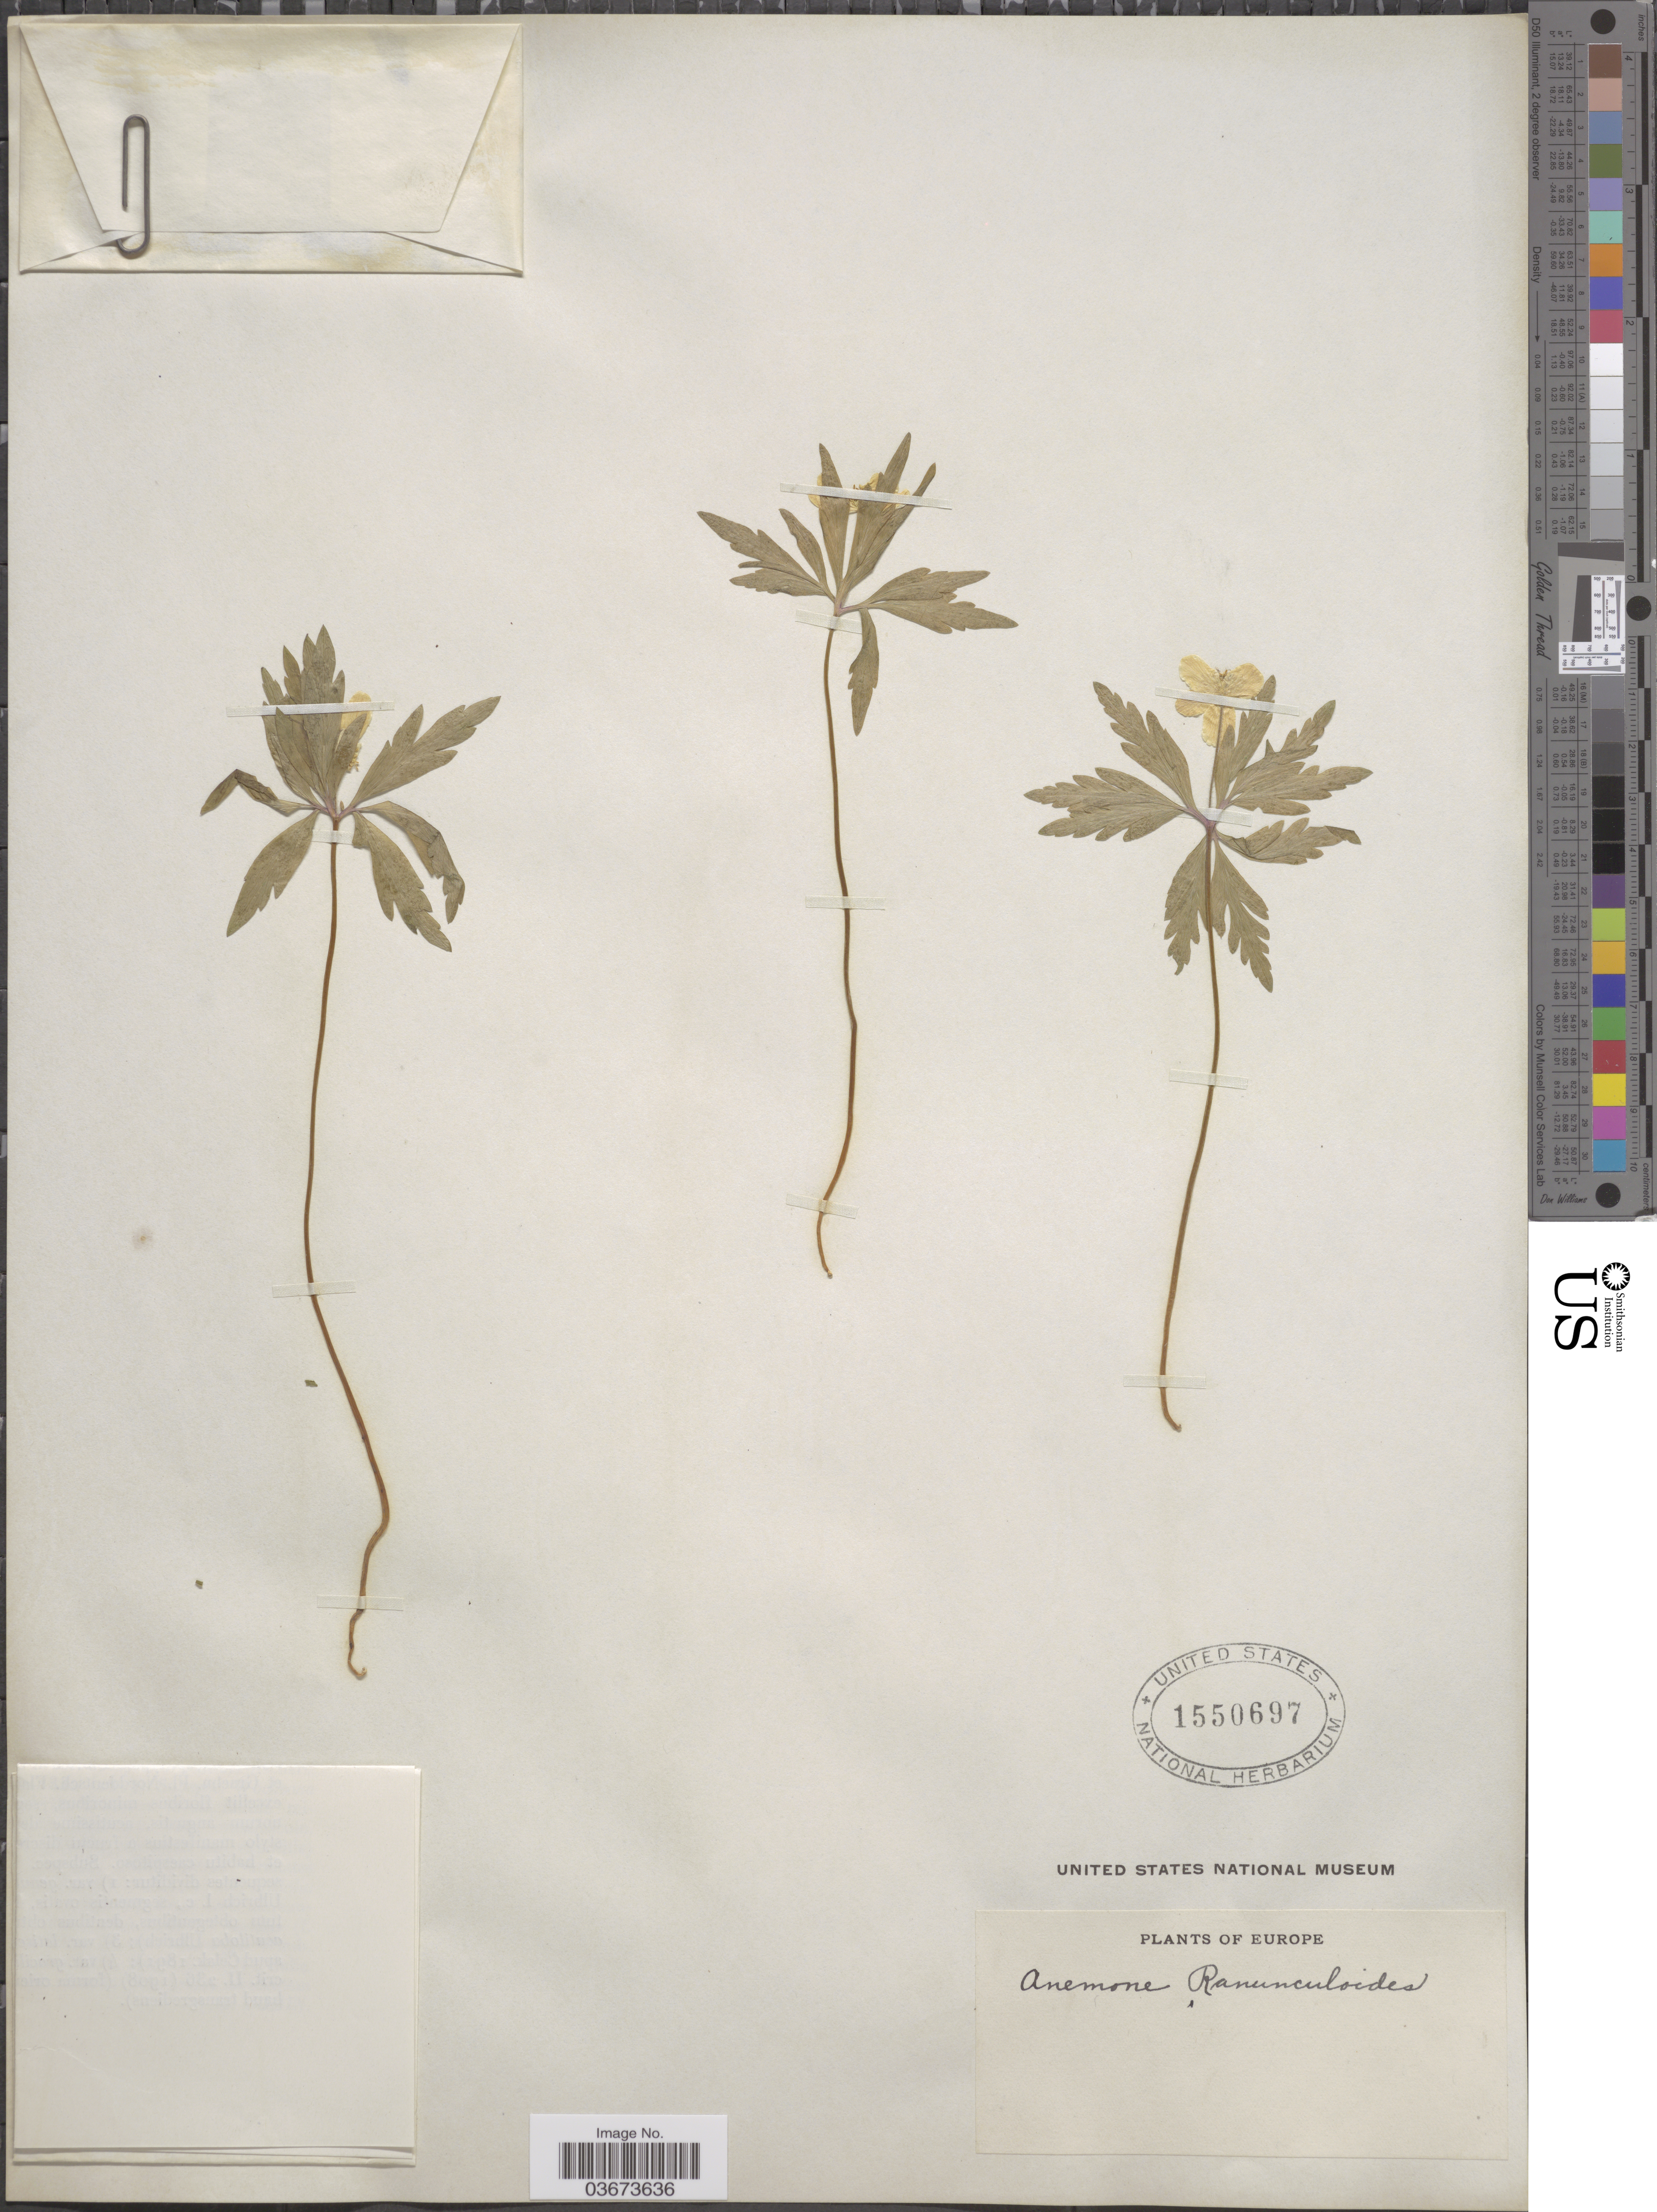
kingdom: Plantae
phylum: Tracheophyta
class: Magnoliopsida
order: Ranunculales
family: Ranunculaceae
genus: Anemone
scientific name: Anemone ranunculoides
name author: L.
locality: Europe.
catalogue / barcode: US 1550697